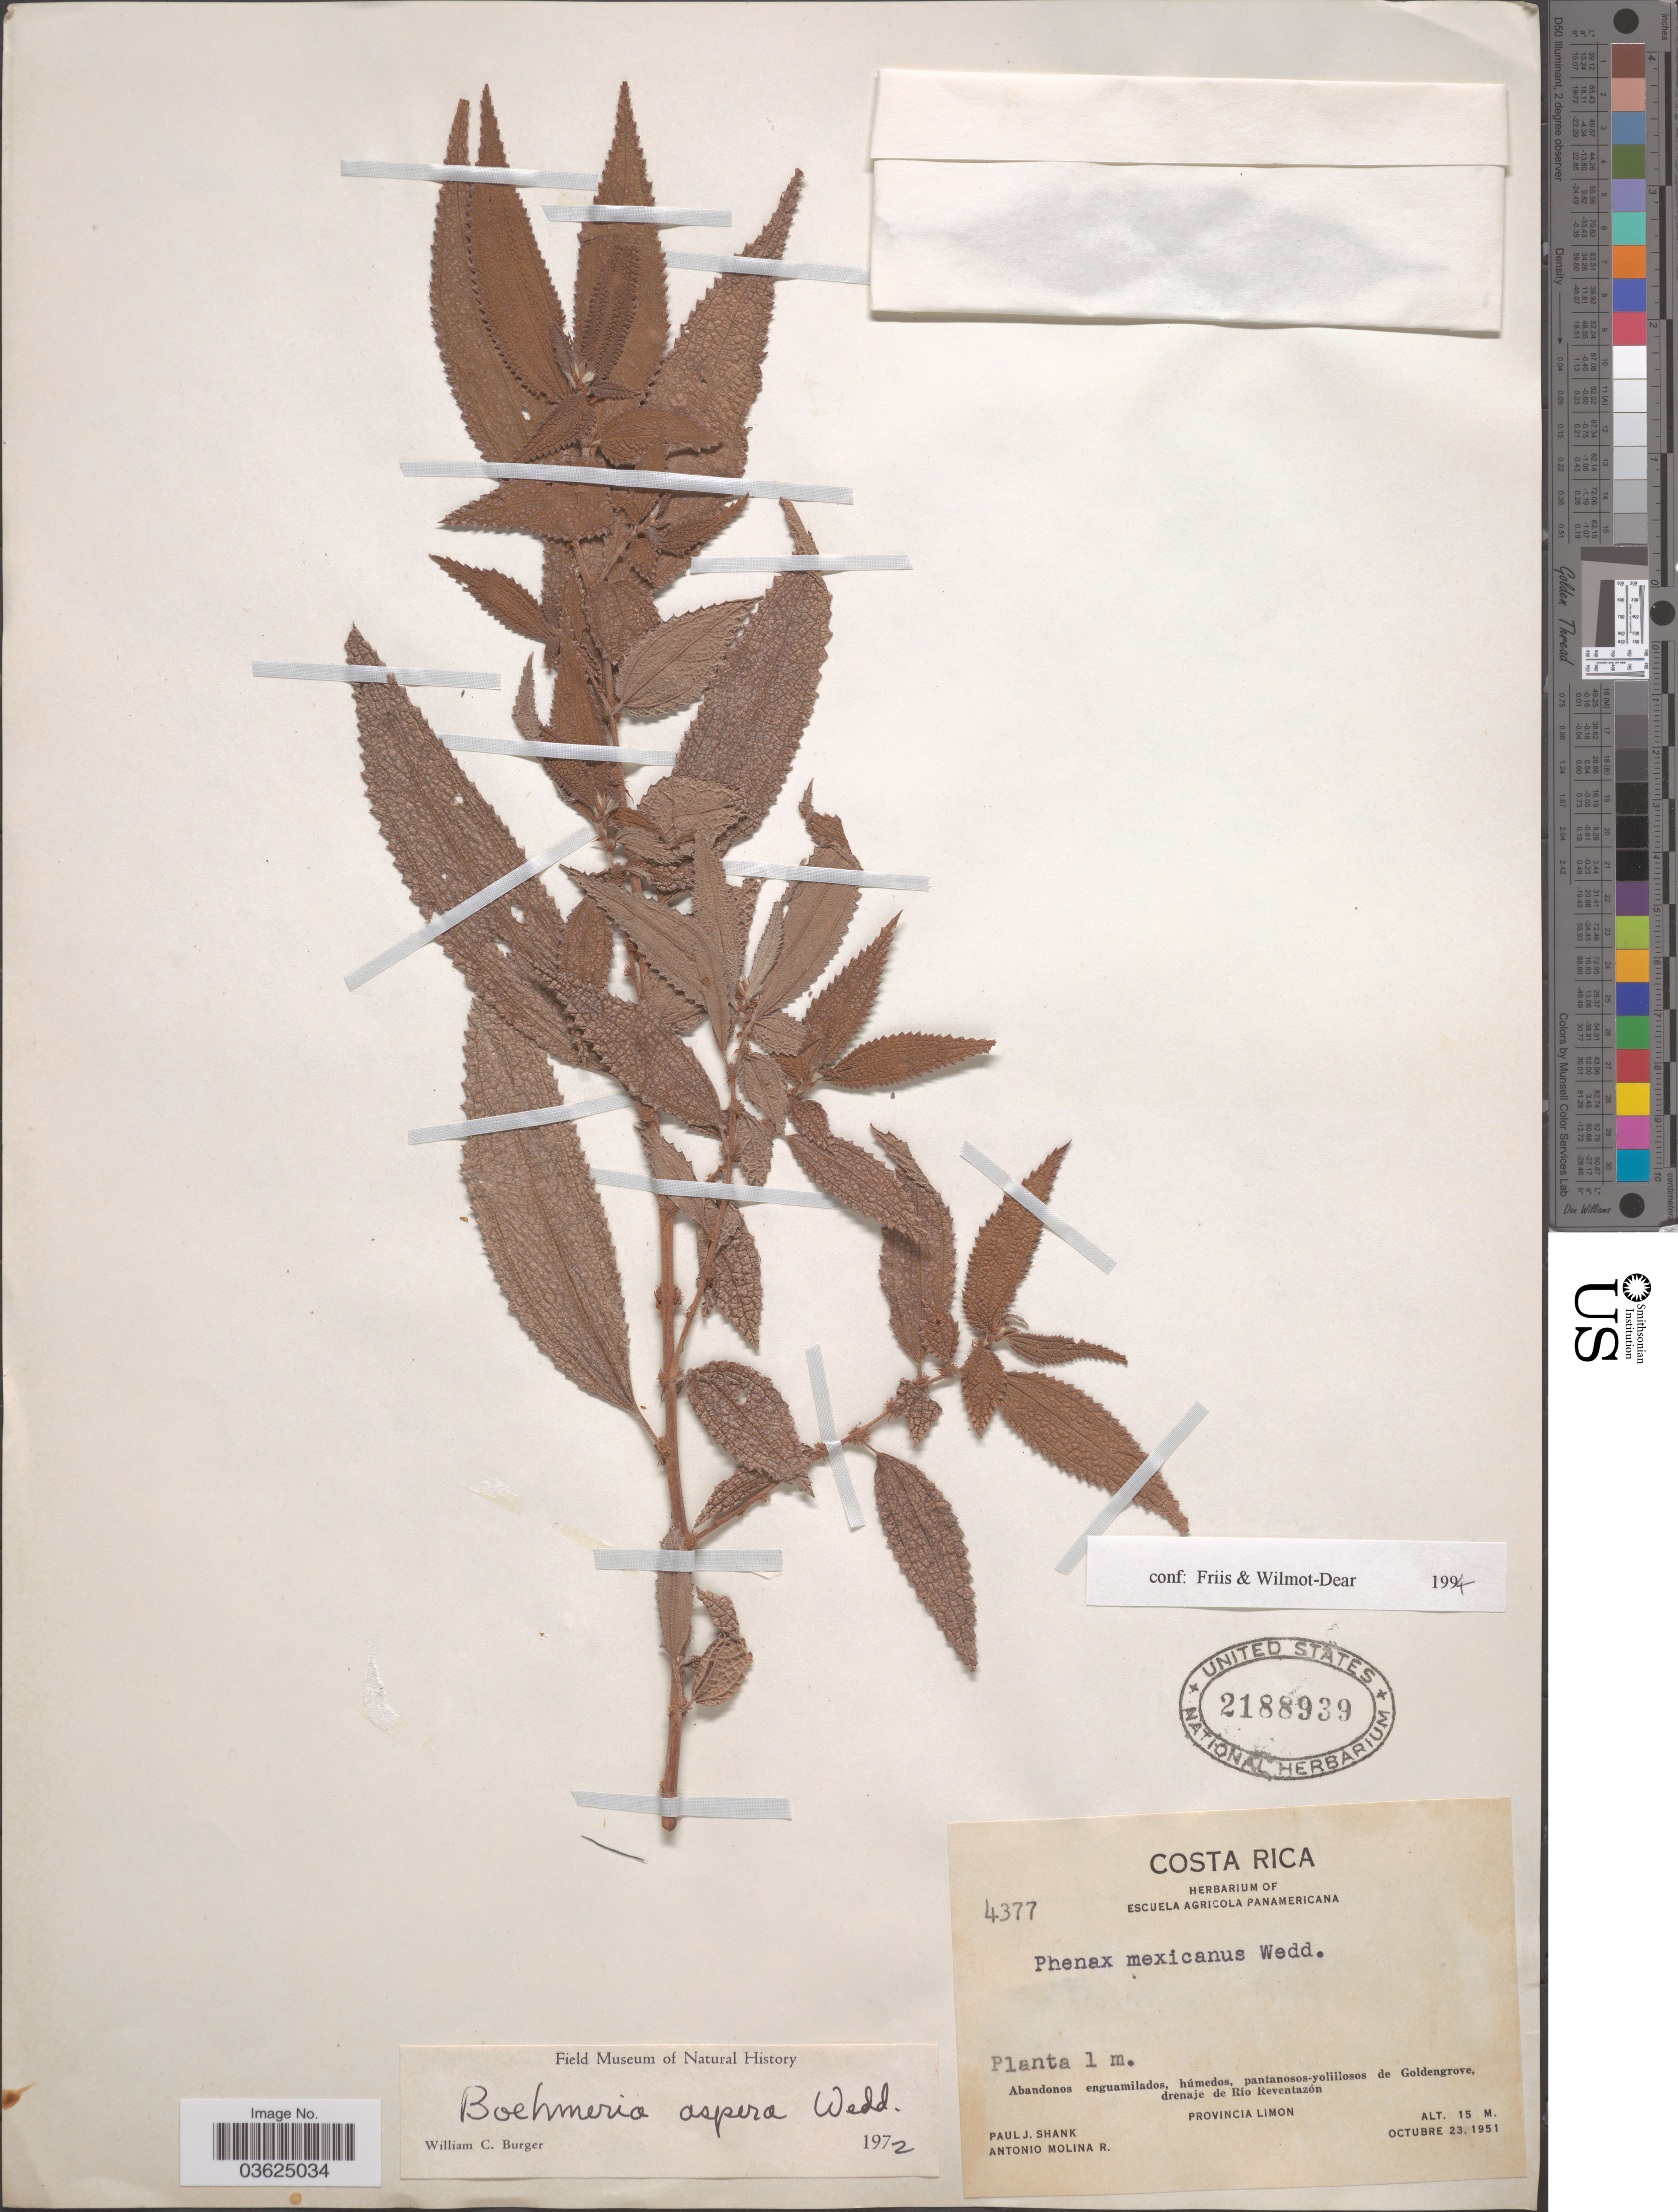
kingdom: Plantae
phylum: Tracheophyta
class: Magnoliopsida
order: Rosales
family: Urticaceae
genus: Boehmeria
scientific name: Boehmeria aspera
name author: Wedd.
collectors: P. J. Shank & A. Molina R.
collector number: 4377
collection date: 1951-10-23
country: Costa Rica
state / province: Limón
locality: Pantanosos-yolillosos de Goldengrove, drenaje de Río Reventazón.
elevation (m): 15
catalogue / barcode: US 2188939